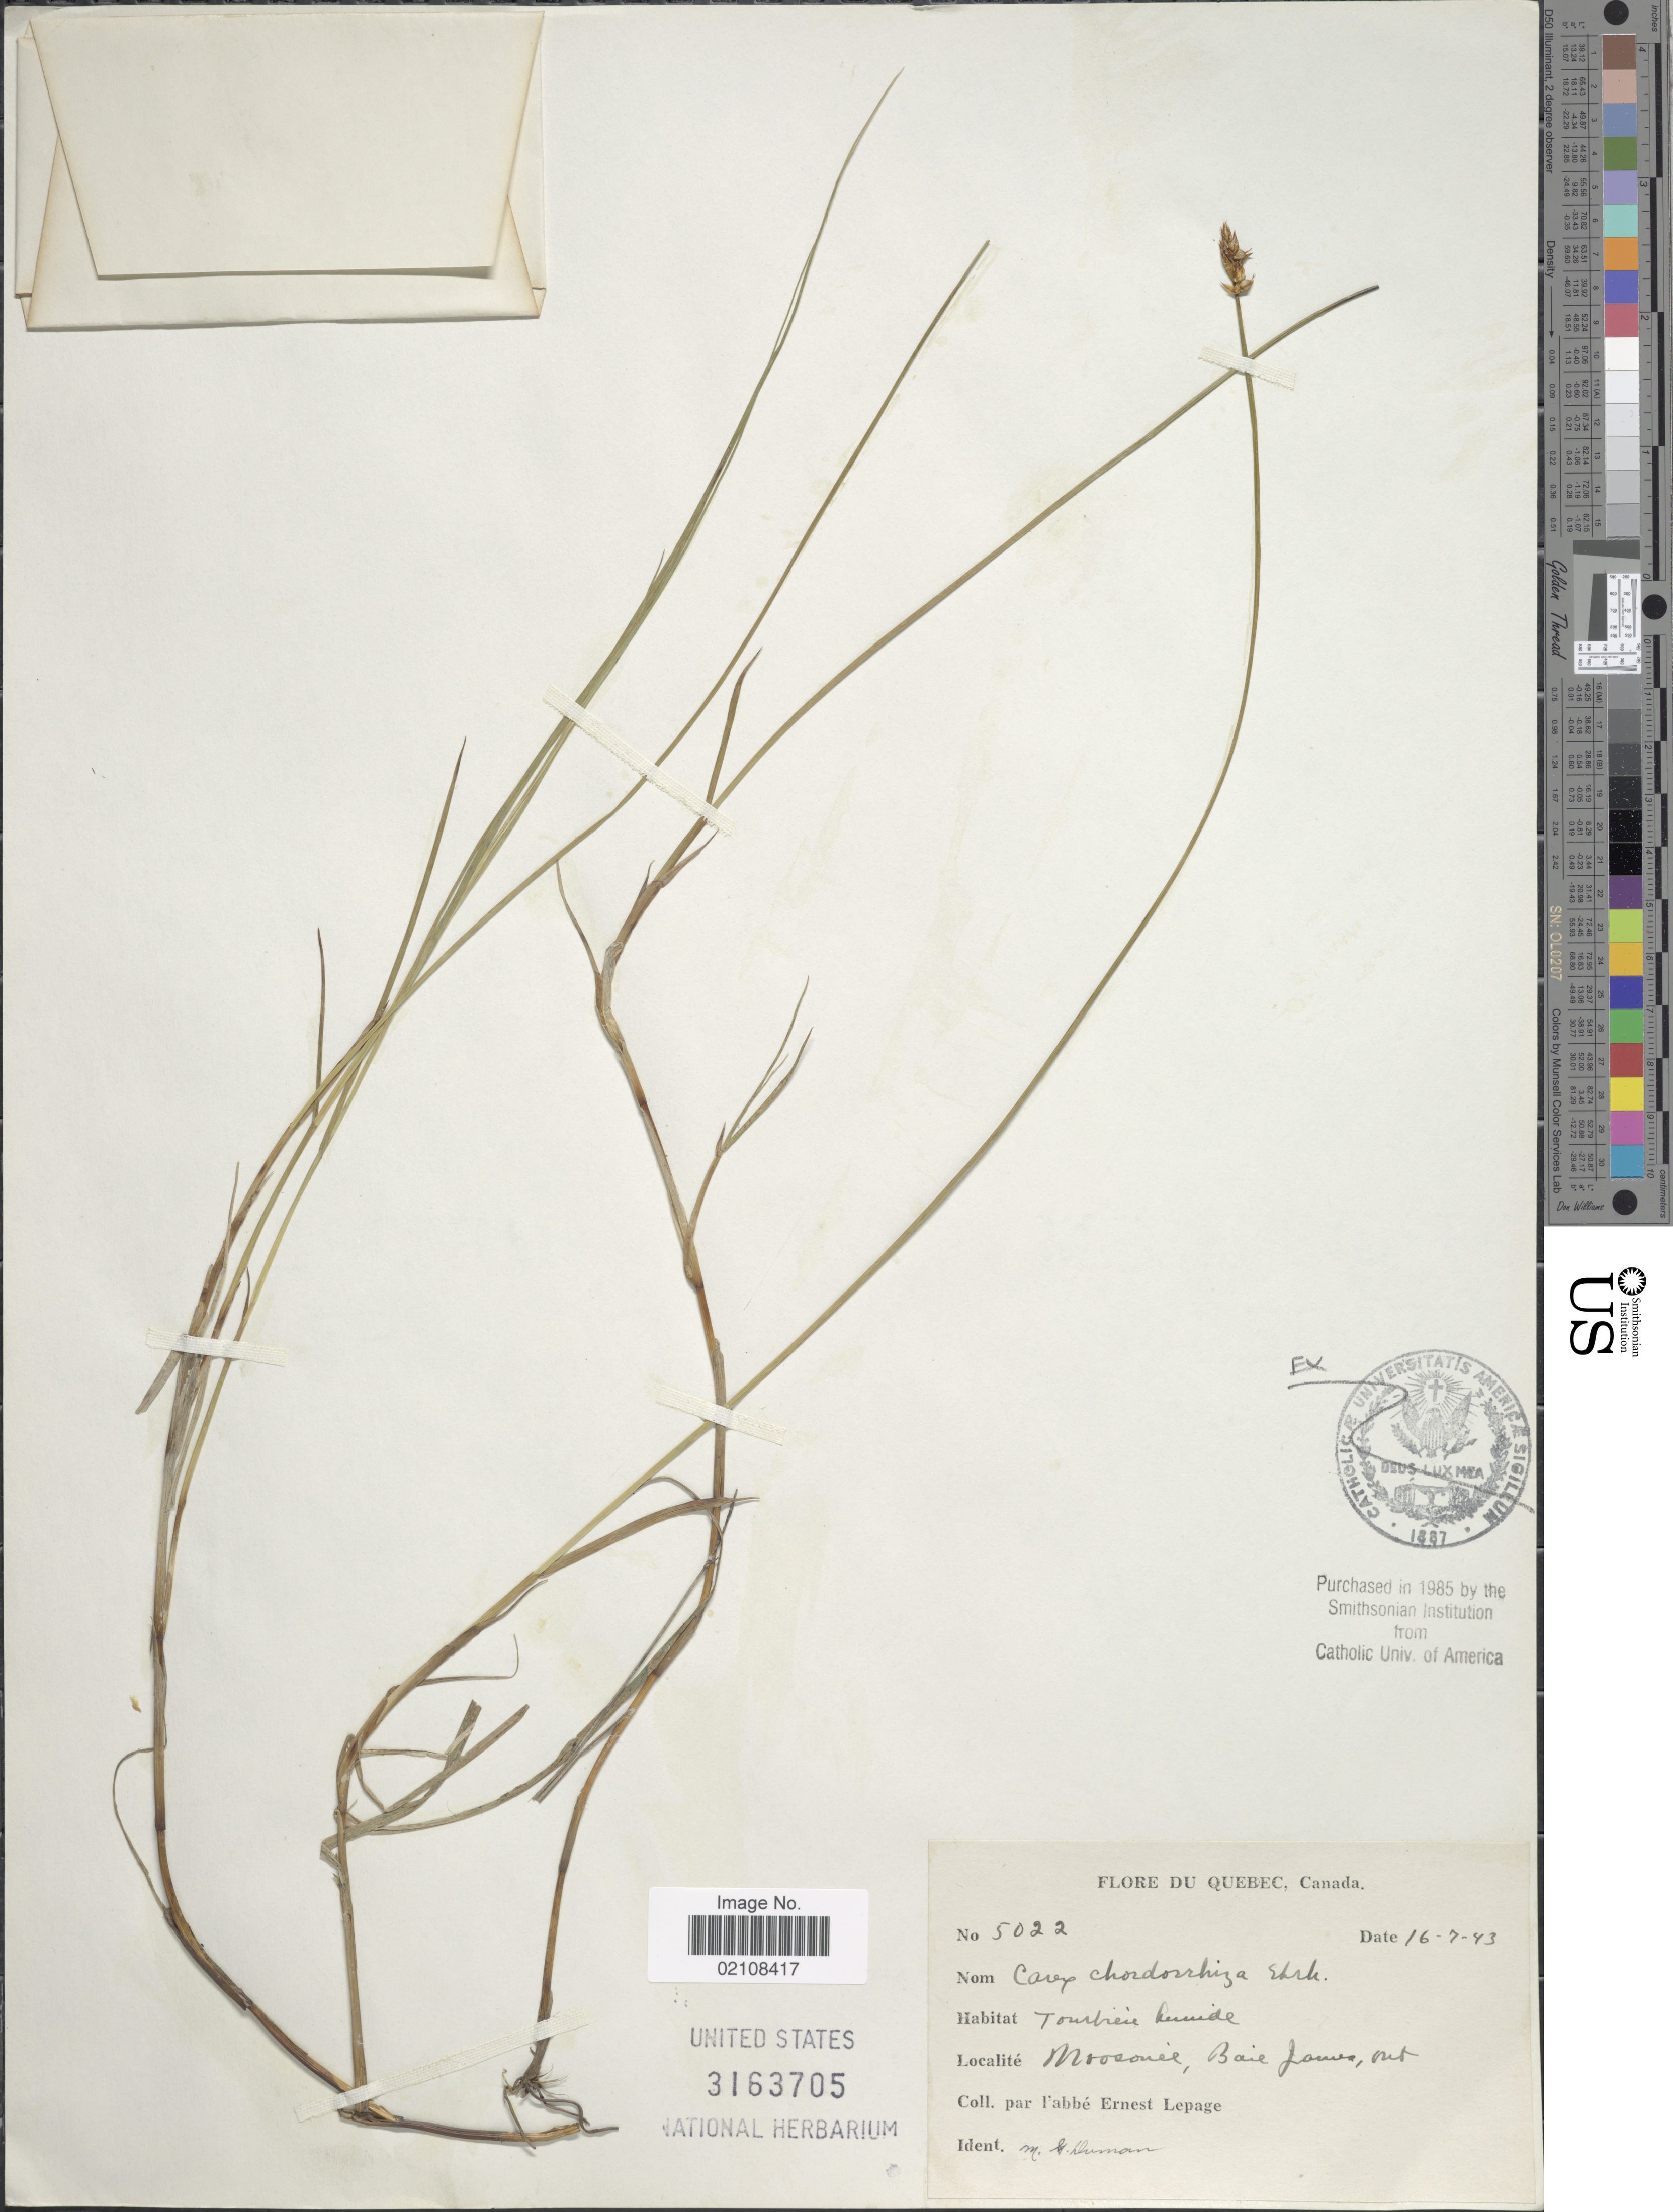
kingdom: Plantae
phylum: Tracheophyta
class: Liliopsida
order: Poales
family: Cyperaceae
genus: Carex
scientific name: Carex chordorrhiza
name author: L. f.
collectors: E. Lepage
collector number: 5022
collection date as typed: Transcribed d/m/y: 16/7/43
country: Canada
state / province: Quebec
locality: Tourbiere humide. Moosonee, Baie James, Mt.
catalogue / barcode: US 3163705